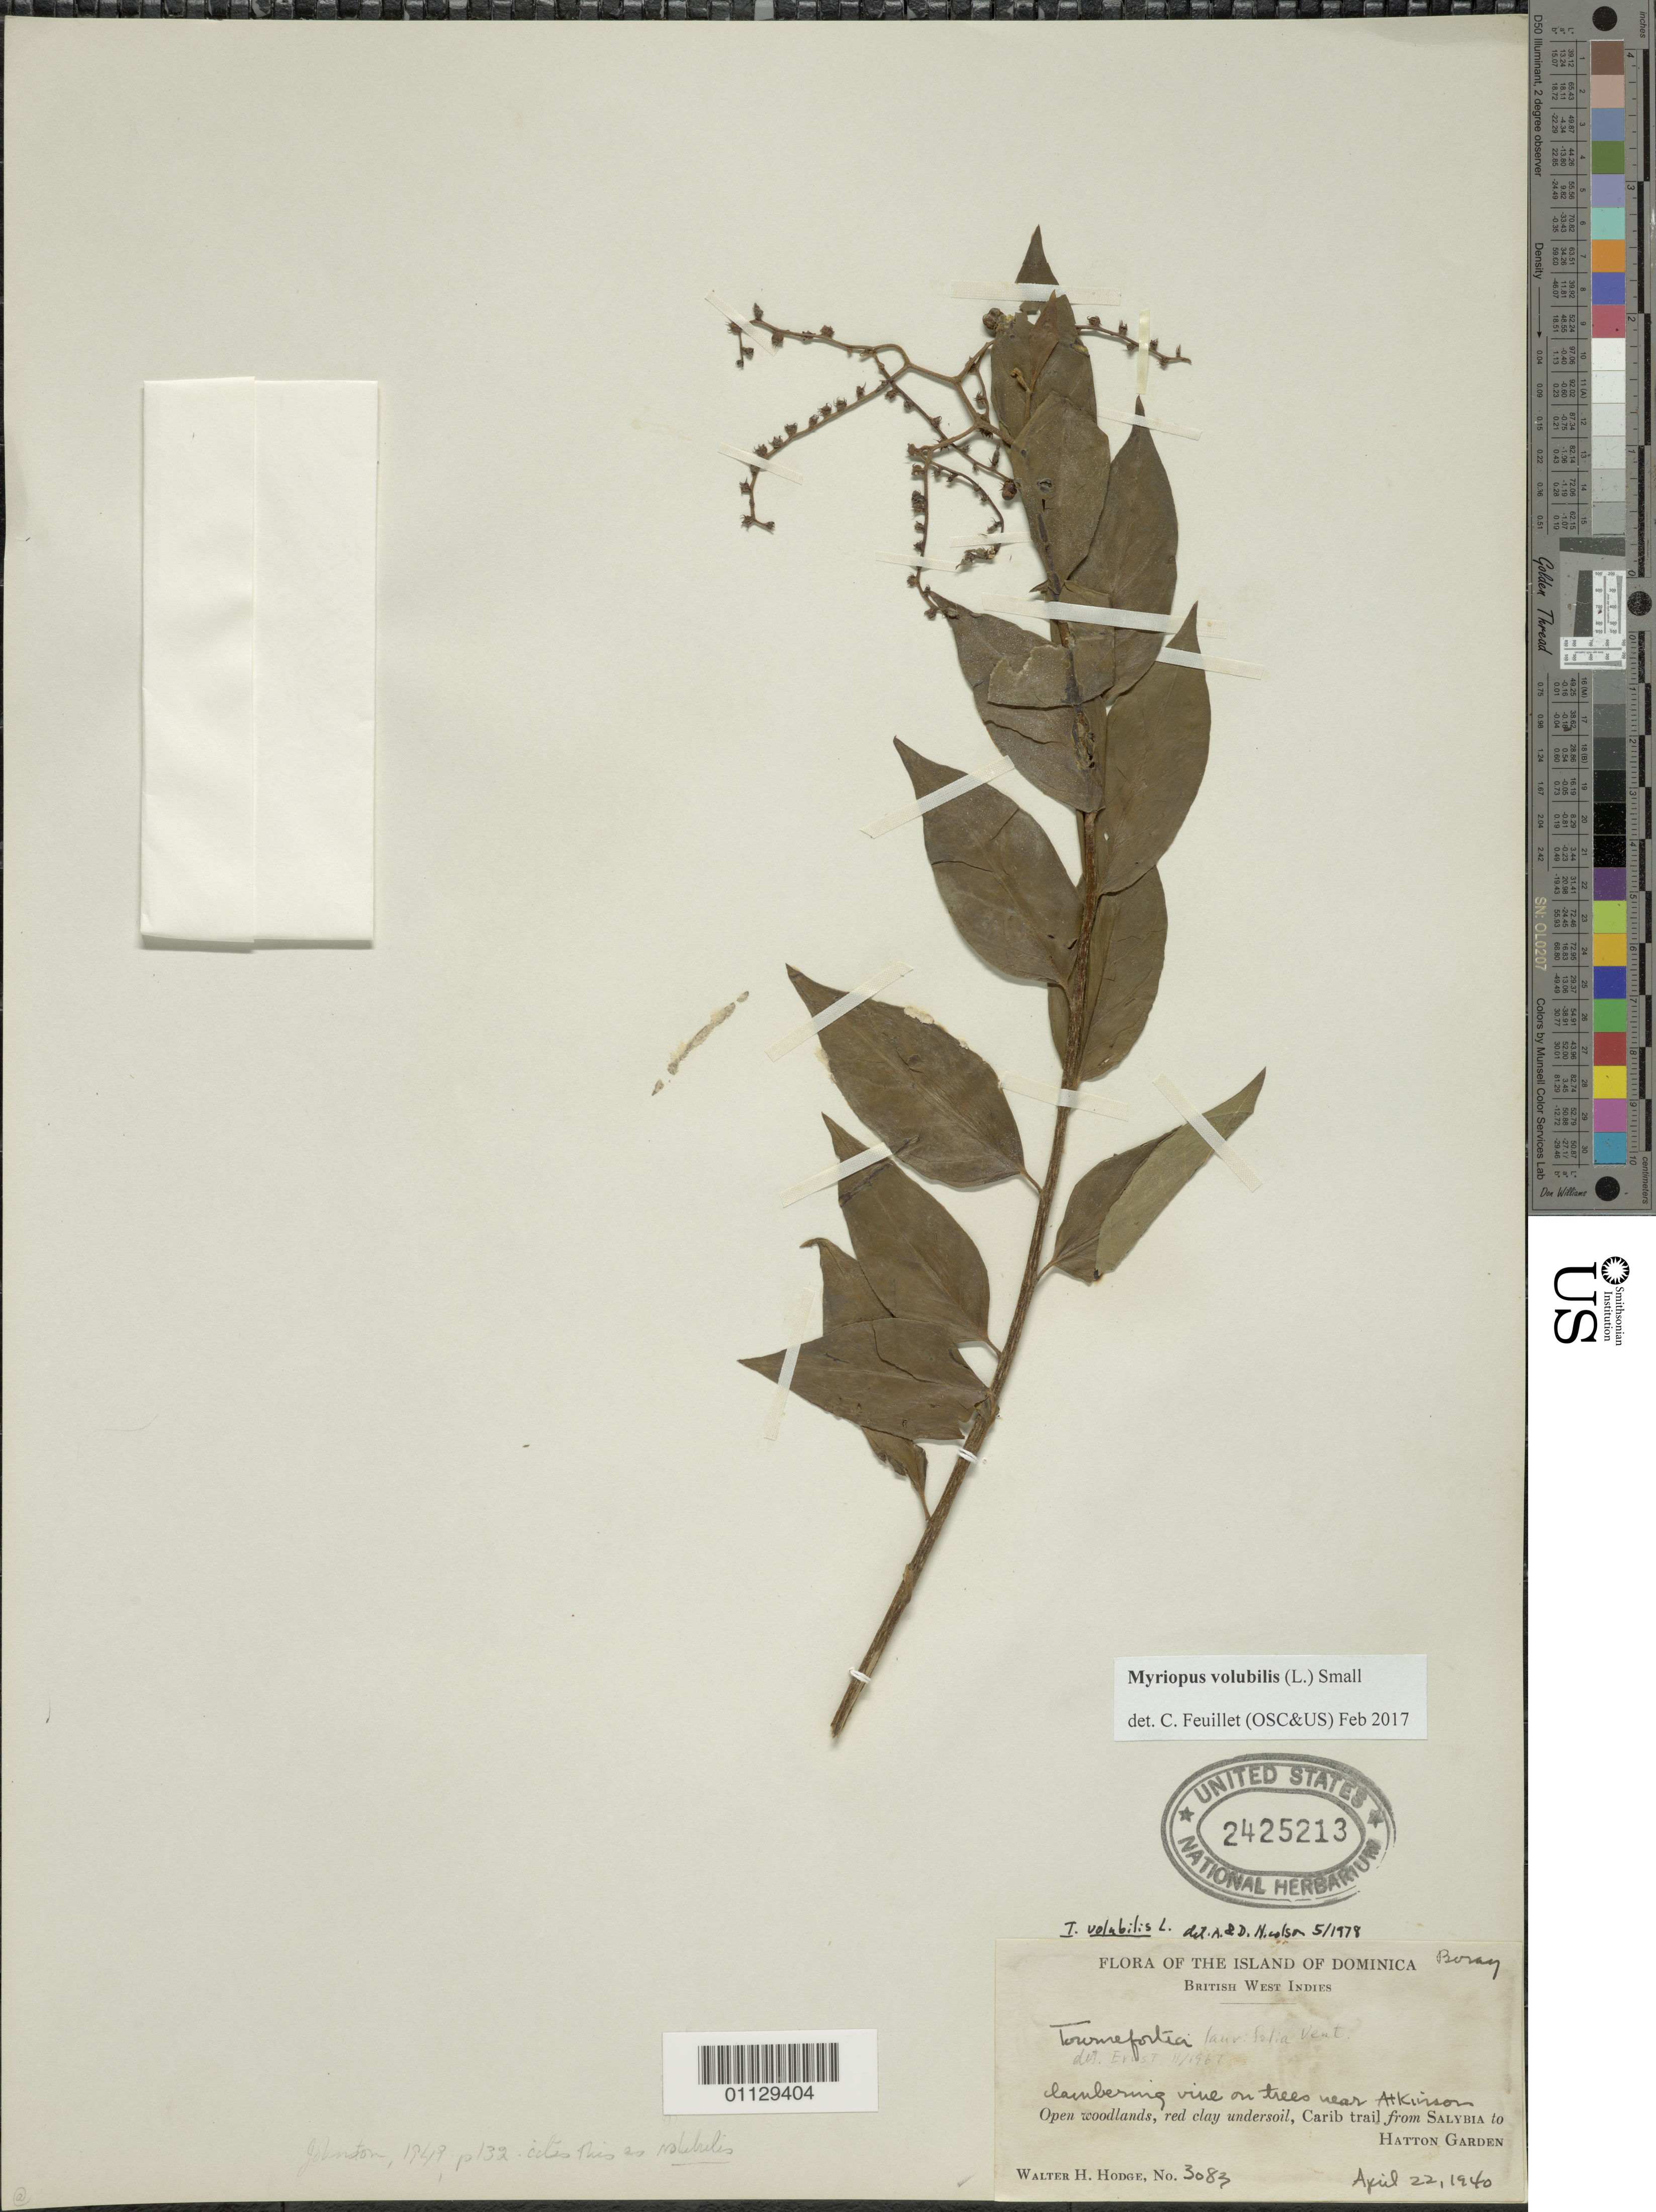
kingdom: Plantae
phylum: Tracheophyta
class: Magnoliopsida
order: Boraginales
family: Heliotropiaceae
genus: Myriopus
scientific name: Myriopus volubilis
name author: (L.) Small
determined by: Feuillet, C.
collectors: W. Hodge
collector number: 3083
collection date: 1940-04-22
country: Dominica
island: Dominica I.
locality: Carib trail from Salybia to Hatton Garden, near Atkinson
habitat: Open woodlands, red clay undersoil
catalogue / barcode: US 2425213